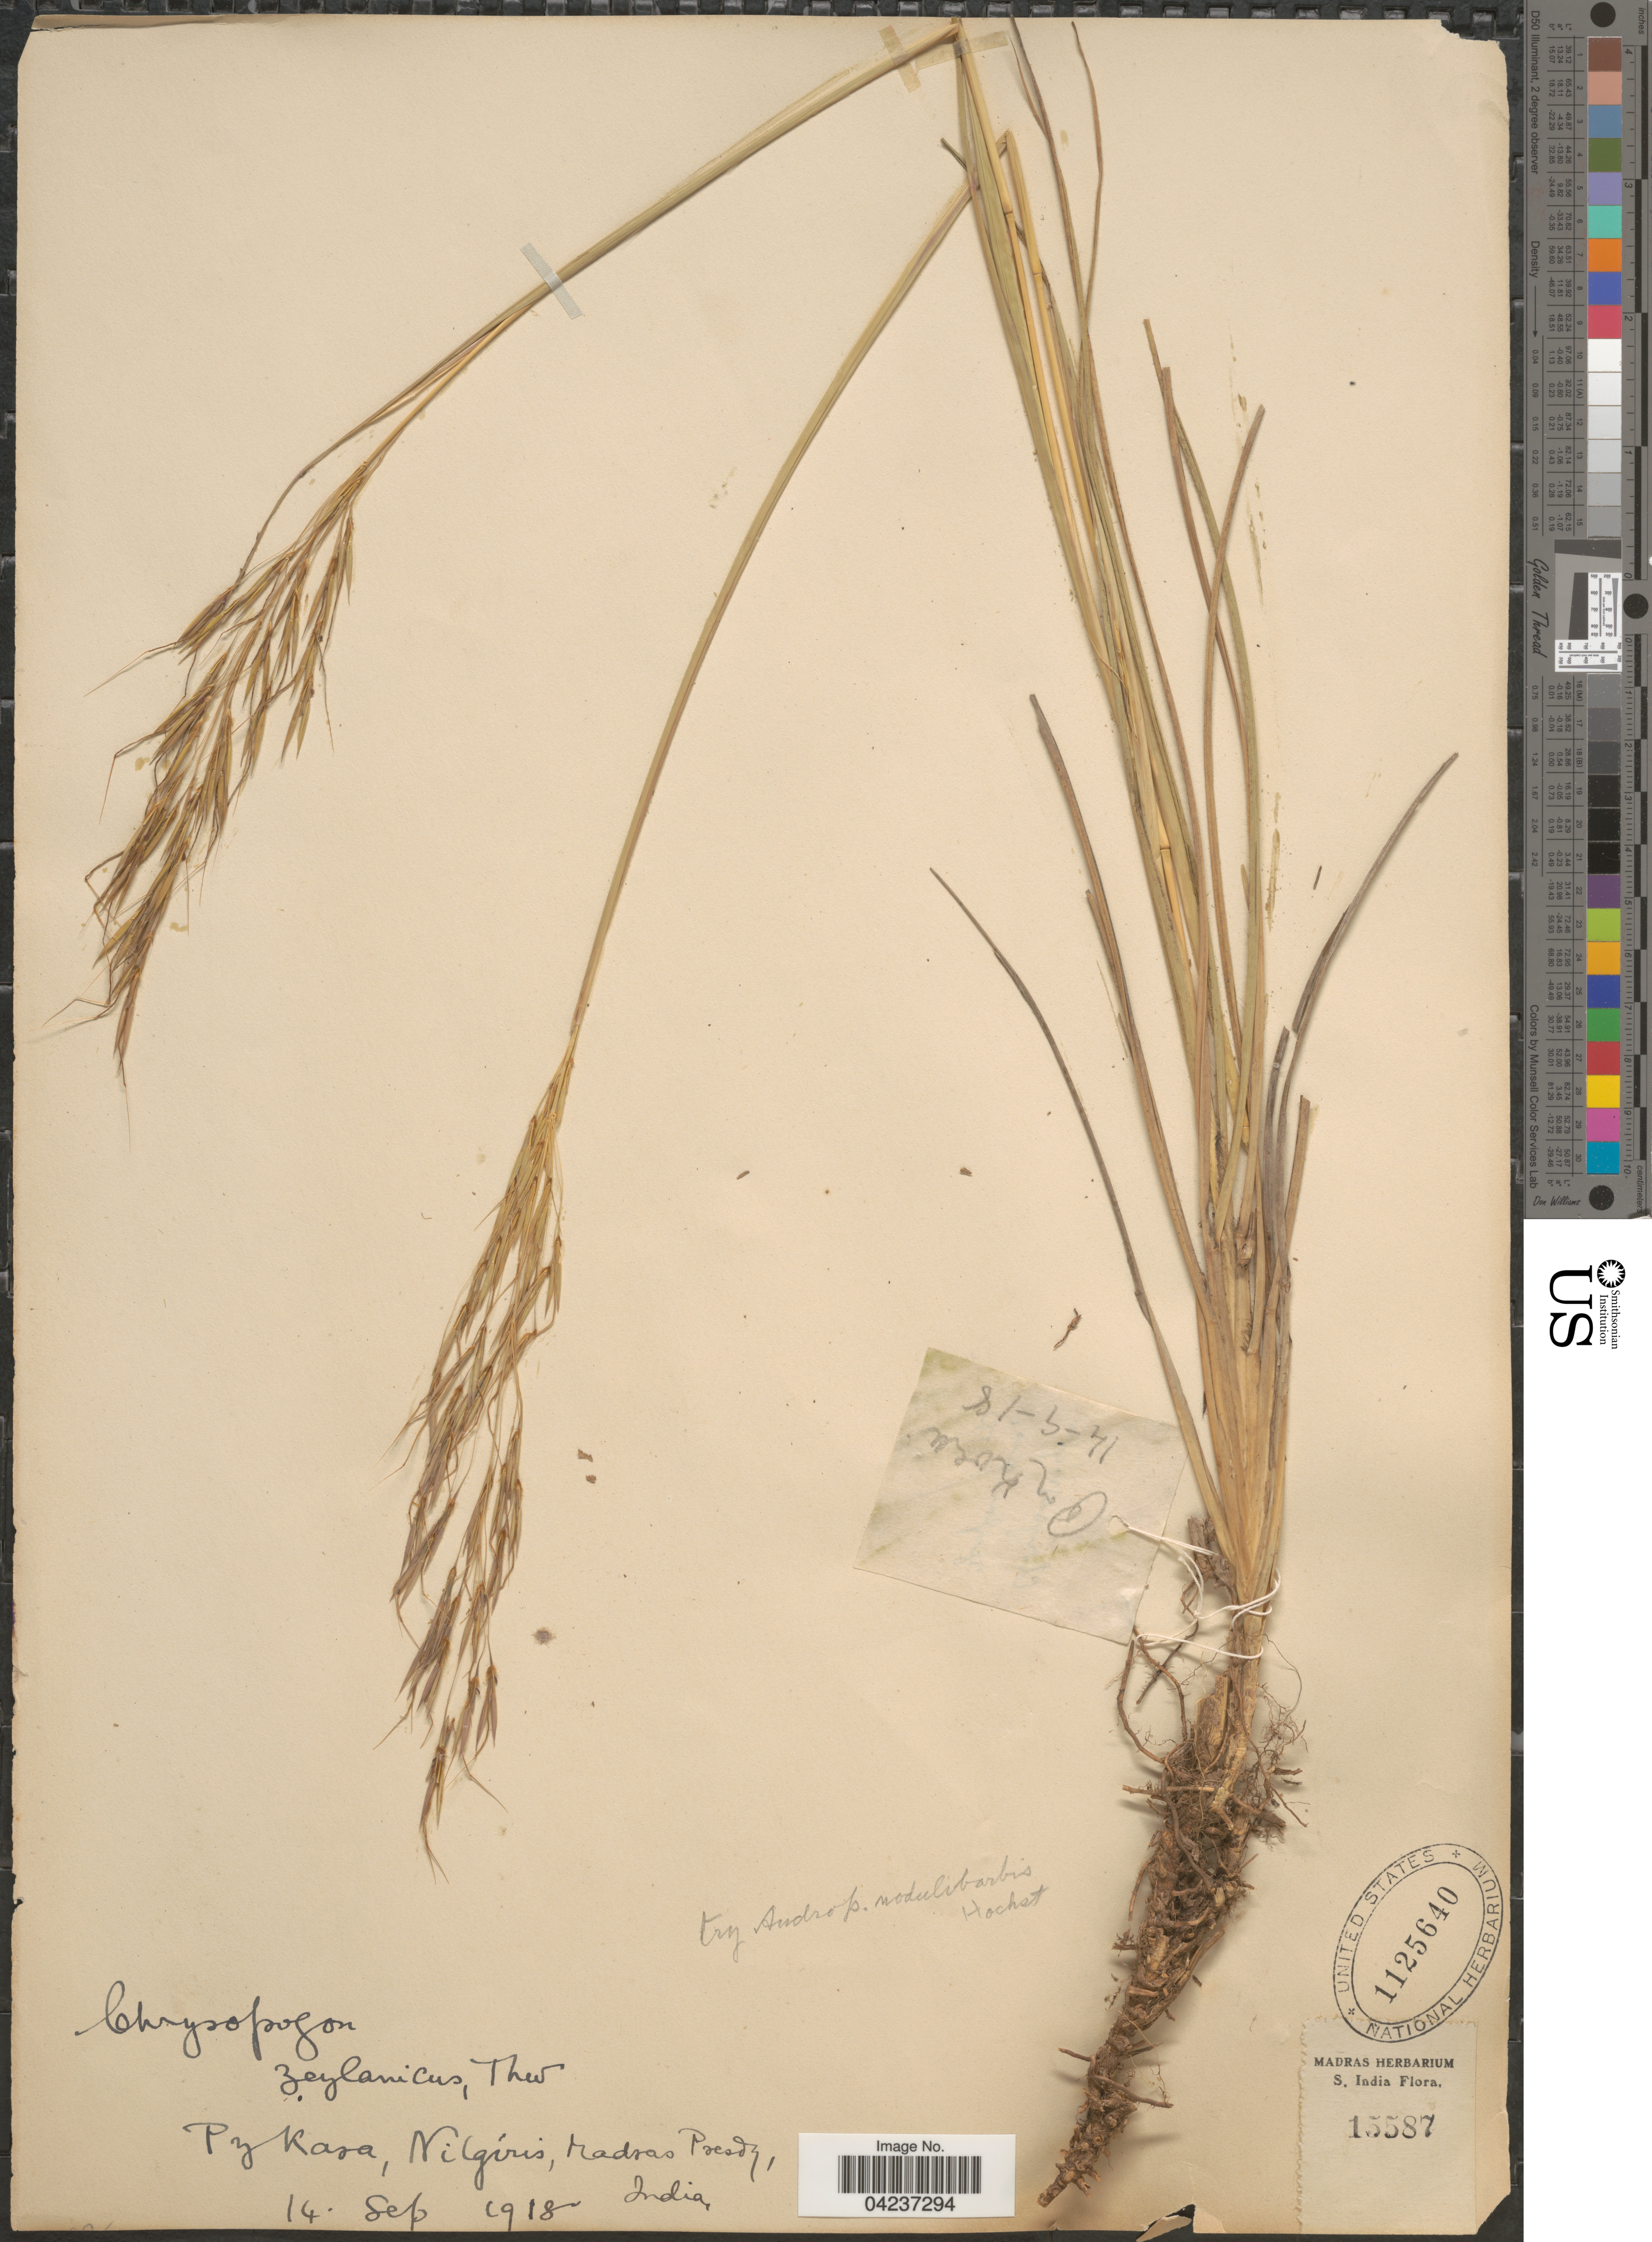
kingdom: Plantae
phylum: Tracheophyta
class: Liliopsida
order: Poales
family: Poaceae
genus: Chrysopogon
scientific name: Chrysopogon nodulibarbis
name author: (Hochst. ex Steud.) Henr.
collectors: Ex herb. Madras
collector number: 15587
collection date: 1918-09-14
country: India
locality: Py Kasa, Nilgiris, Madras Presdy, S. India.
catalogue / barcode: US 1125640